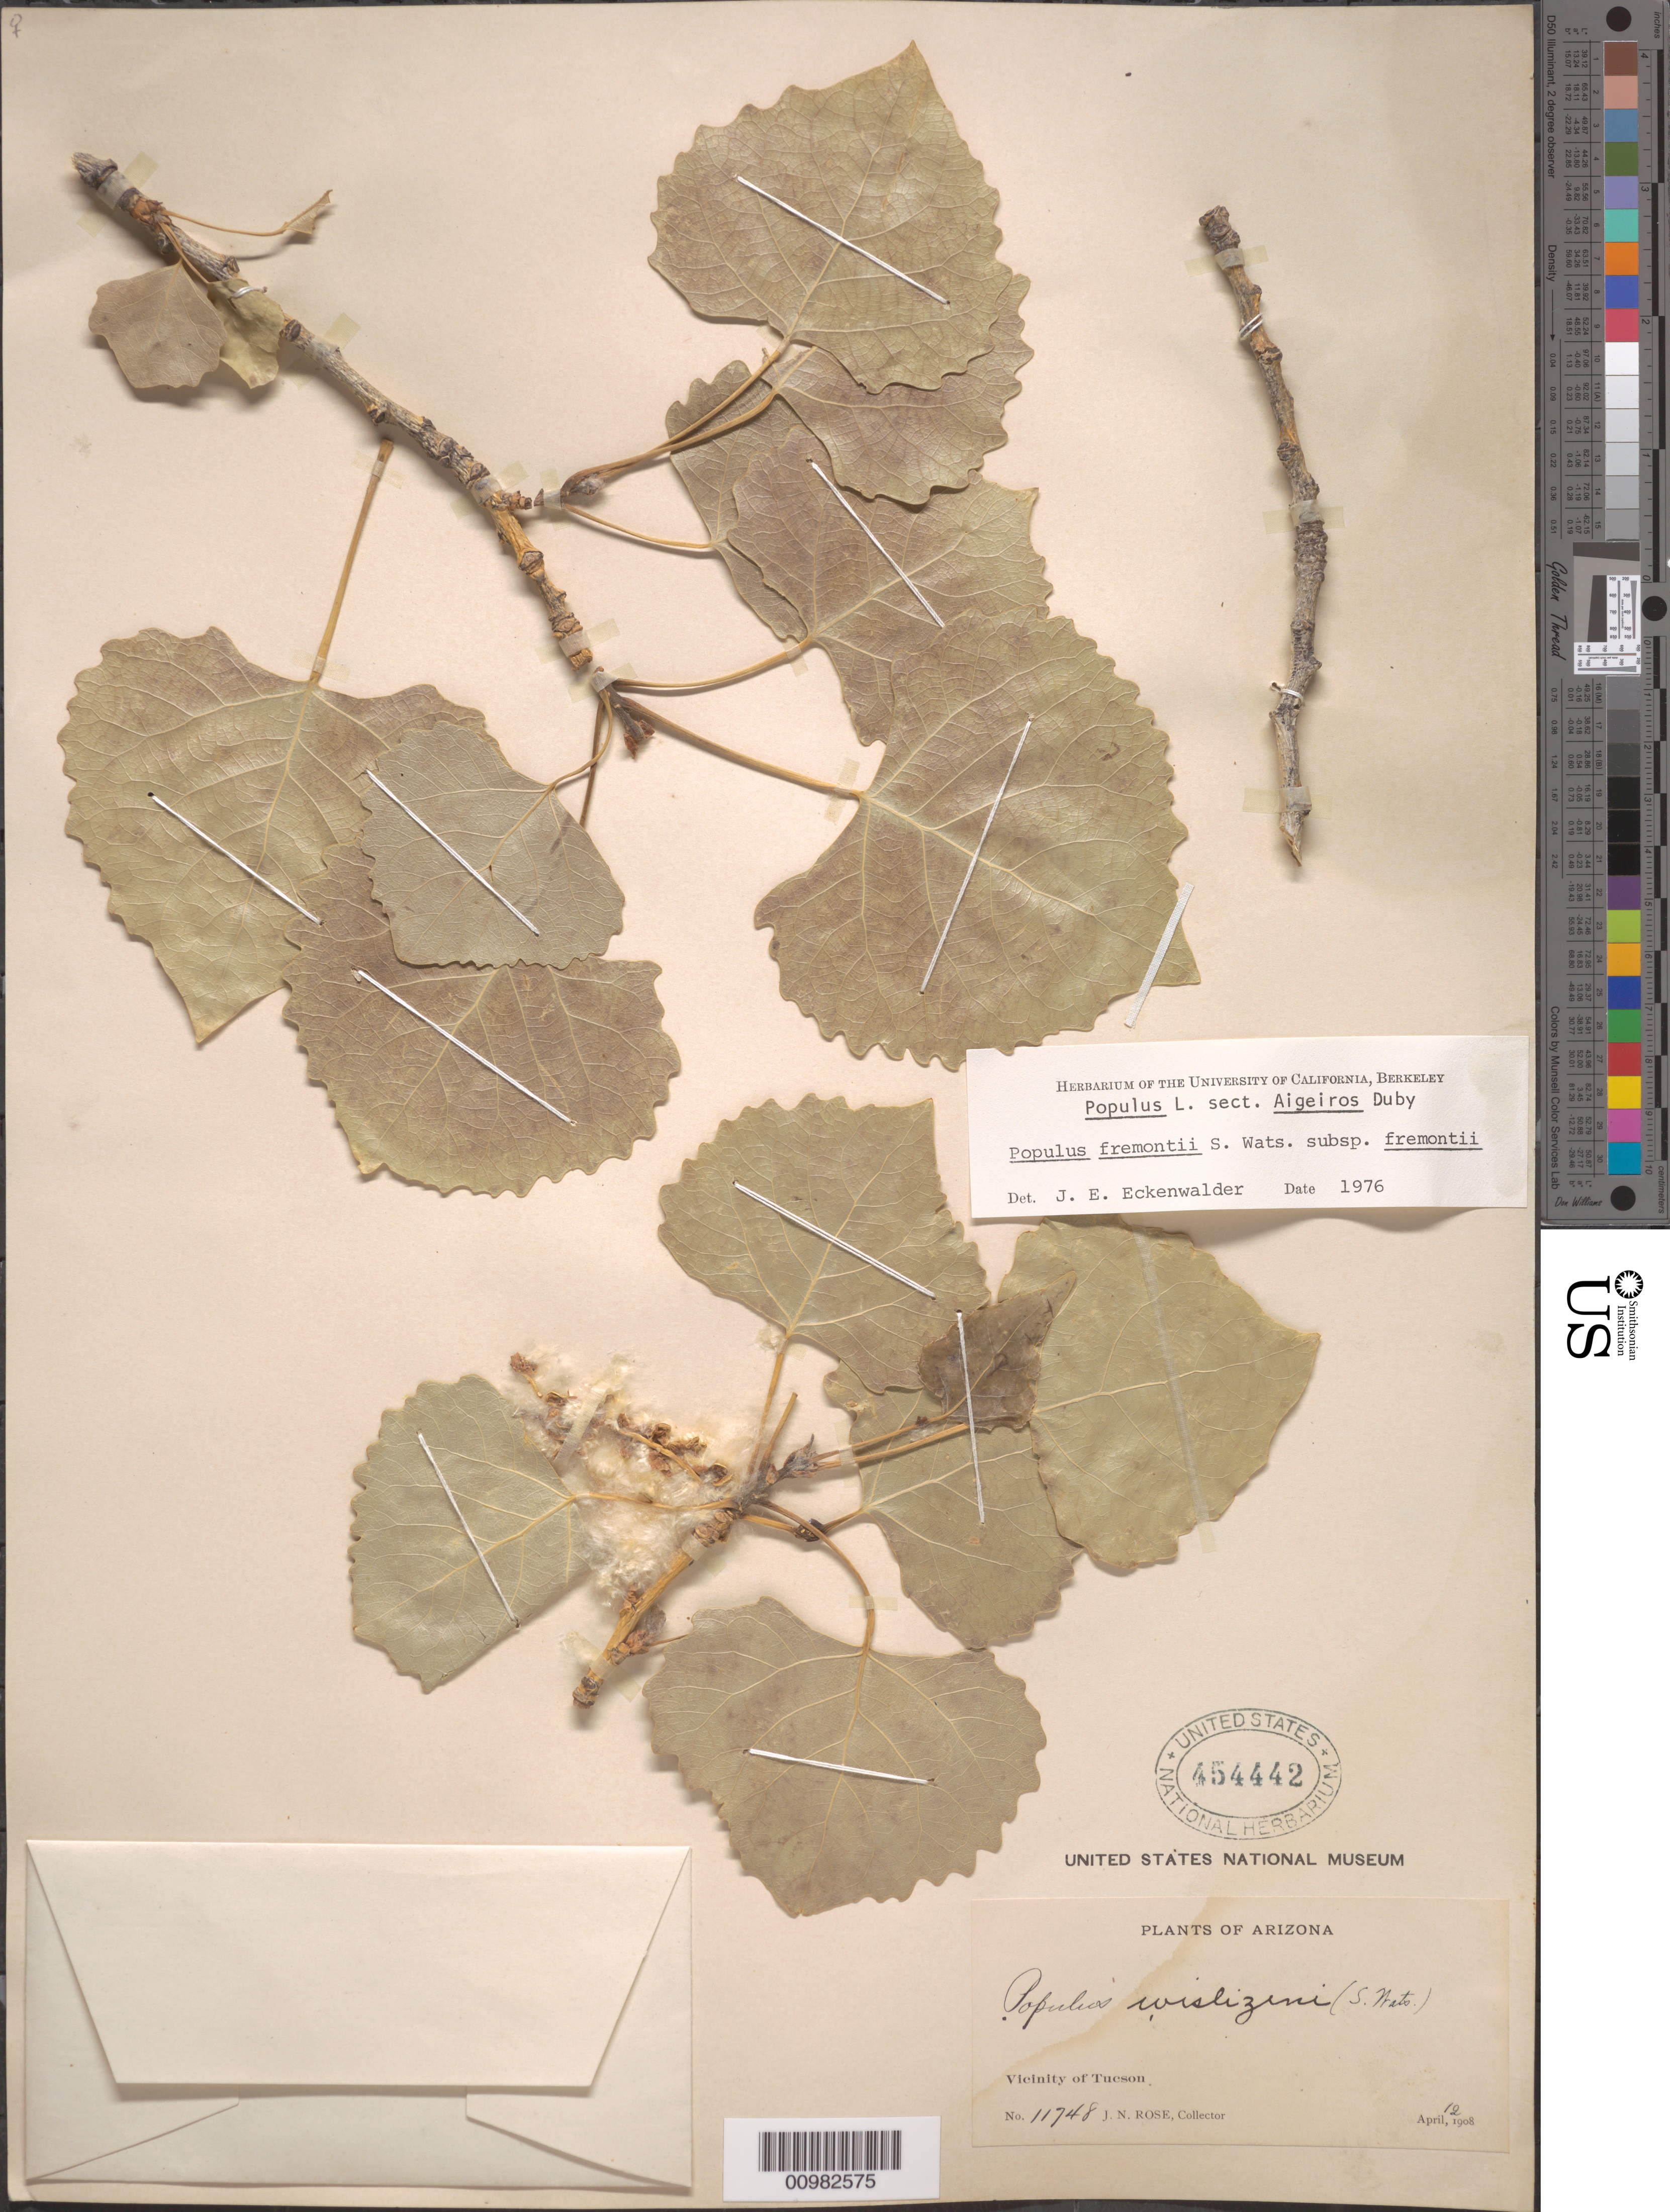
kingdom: Plantae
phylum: Tracheophyta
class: Magnoliopsida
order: Malpighiales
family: Salicaceae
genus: Populus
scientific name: Populus fremontii subsp. fremontii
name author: S. Watson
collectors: J. N. Rose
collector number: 11748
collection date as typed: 12 Apr 1908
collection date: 1908-04-12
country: United States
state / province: Arizona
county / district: Pima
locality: Vicinity of Tucson.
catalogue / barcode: US 454442